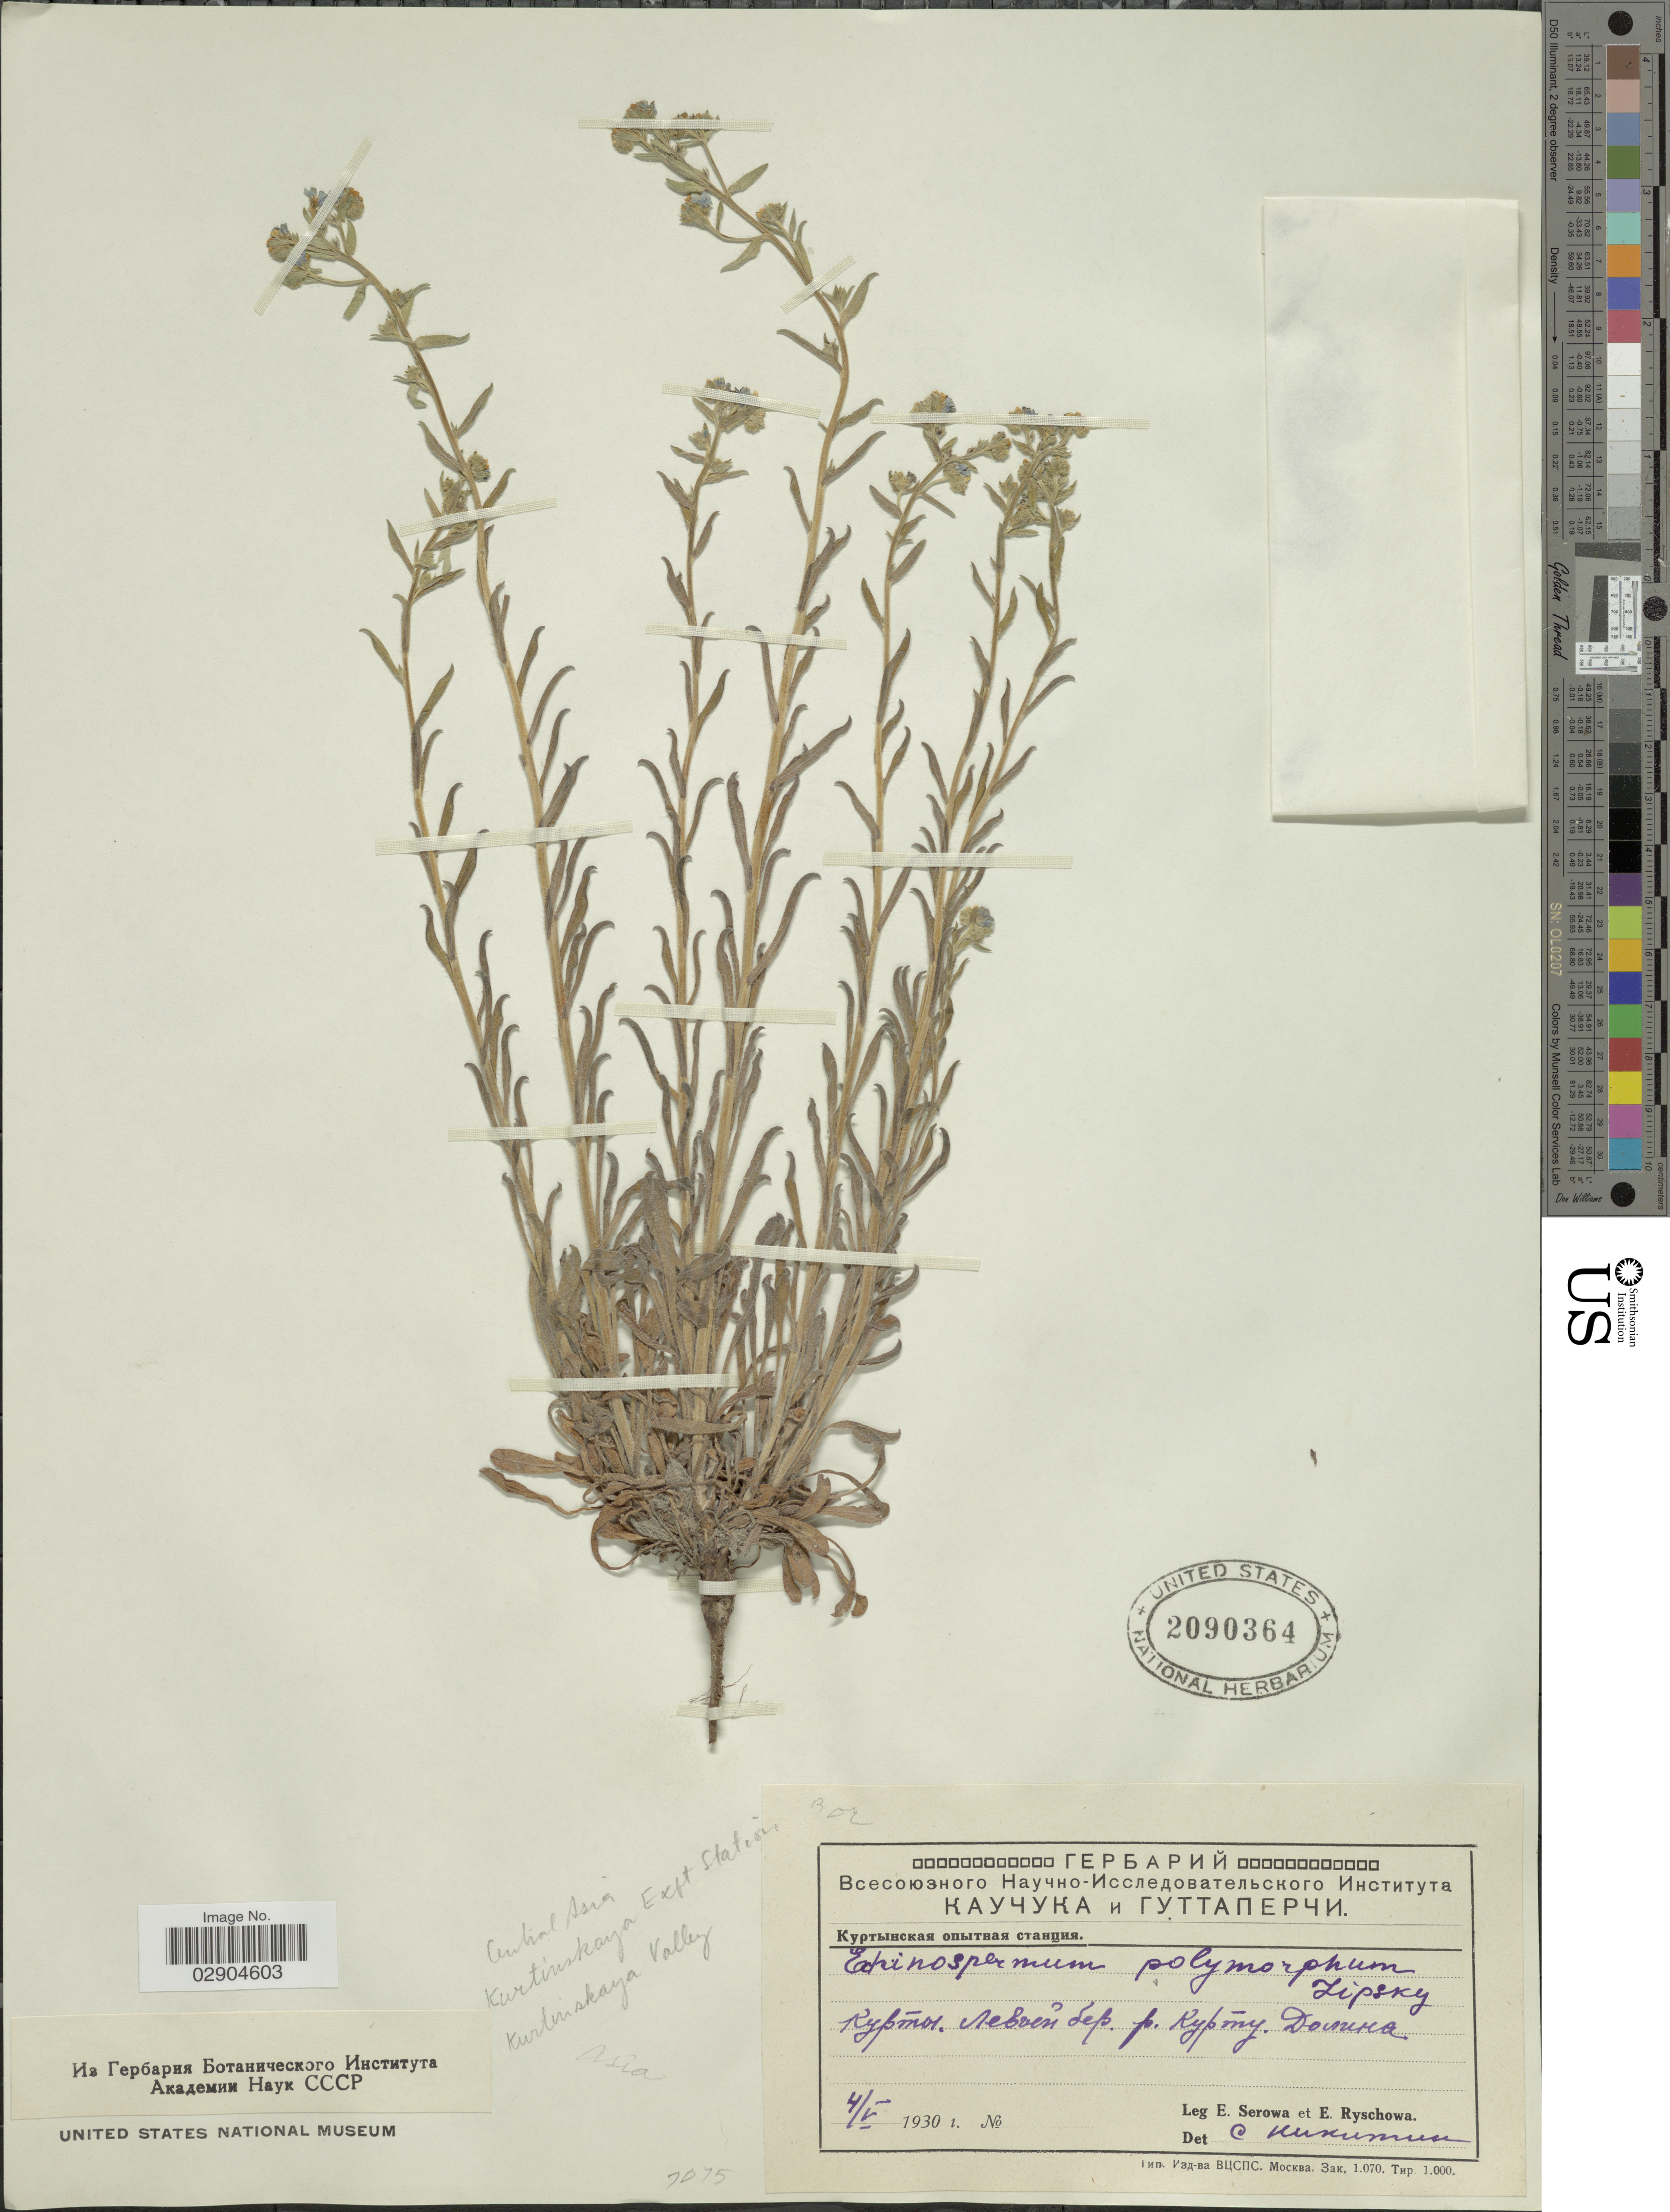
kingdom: Plantae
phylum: Tracheophyta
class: Magnoliopsida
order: Boraginales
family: Boraginaceae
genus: Lappula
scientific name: Lappula polymorpha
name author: B. Fedtsch.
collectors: E. Serowa & E. Ryschowa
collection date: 1930-05-04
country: Kazakhstan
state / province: Almaty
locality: left shore of River Kurty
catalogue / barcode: US 2090364